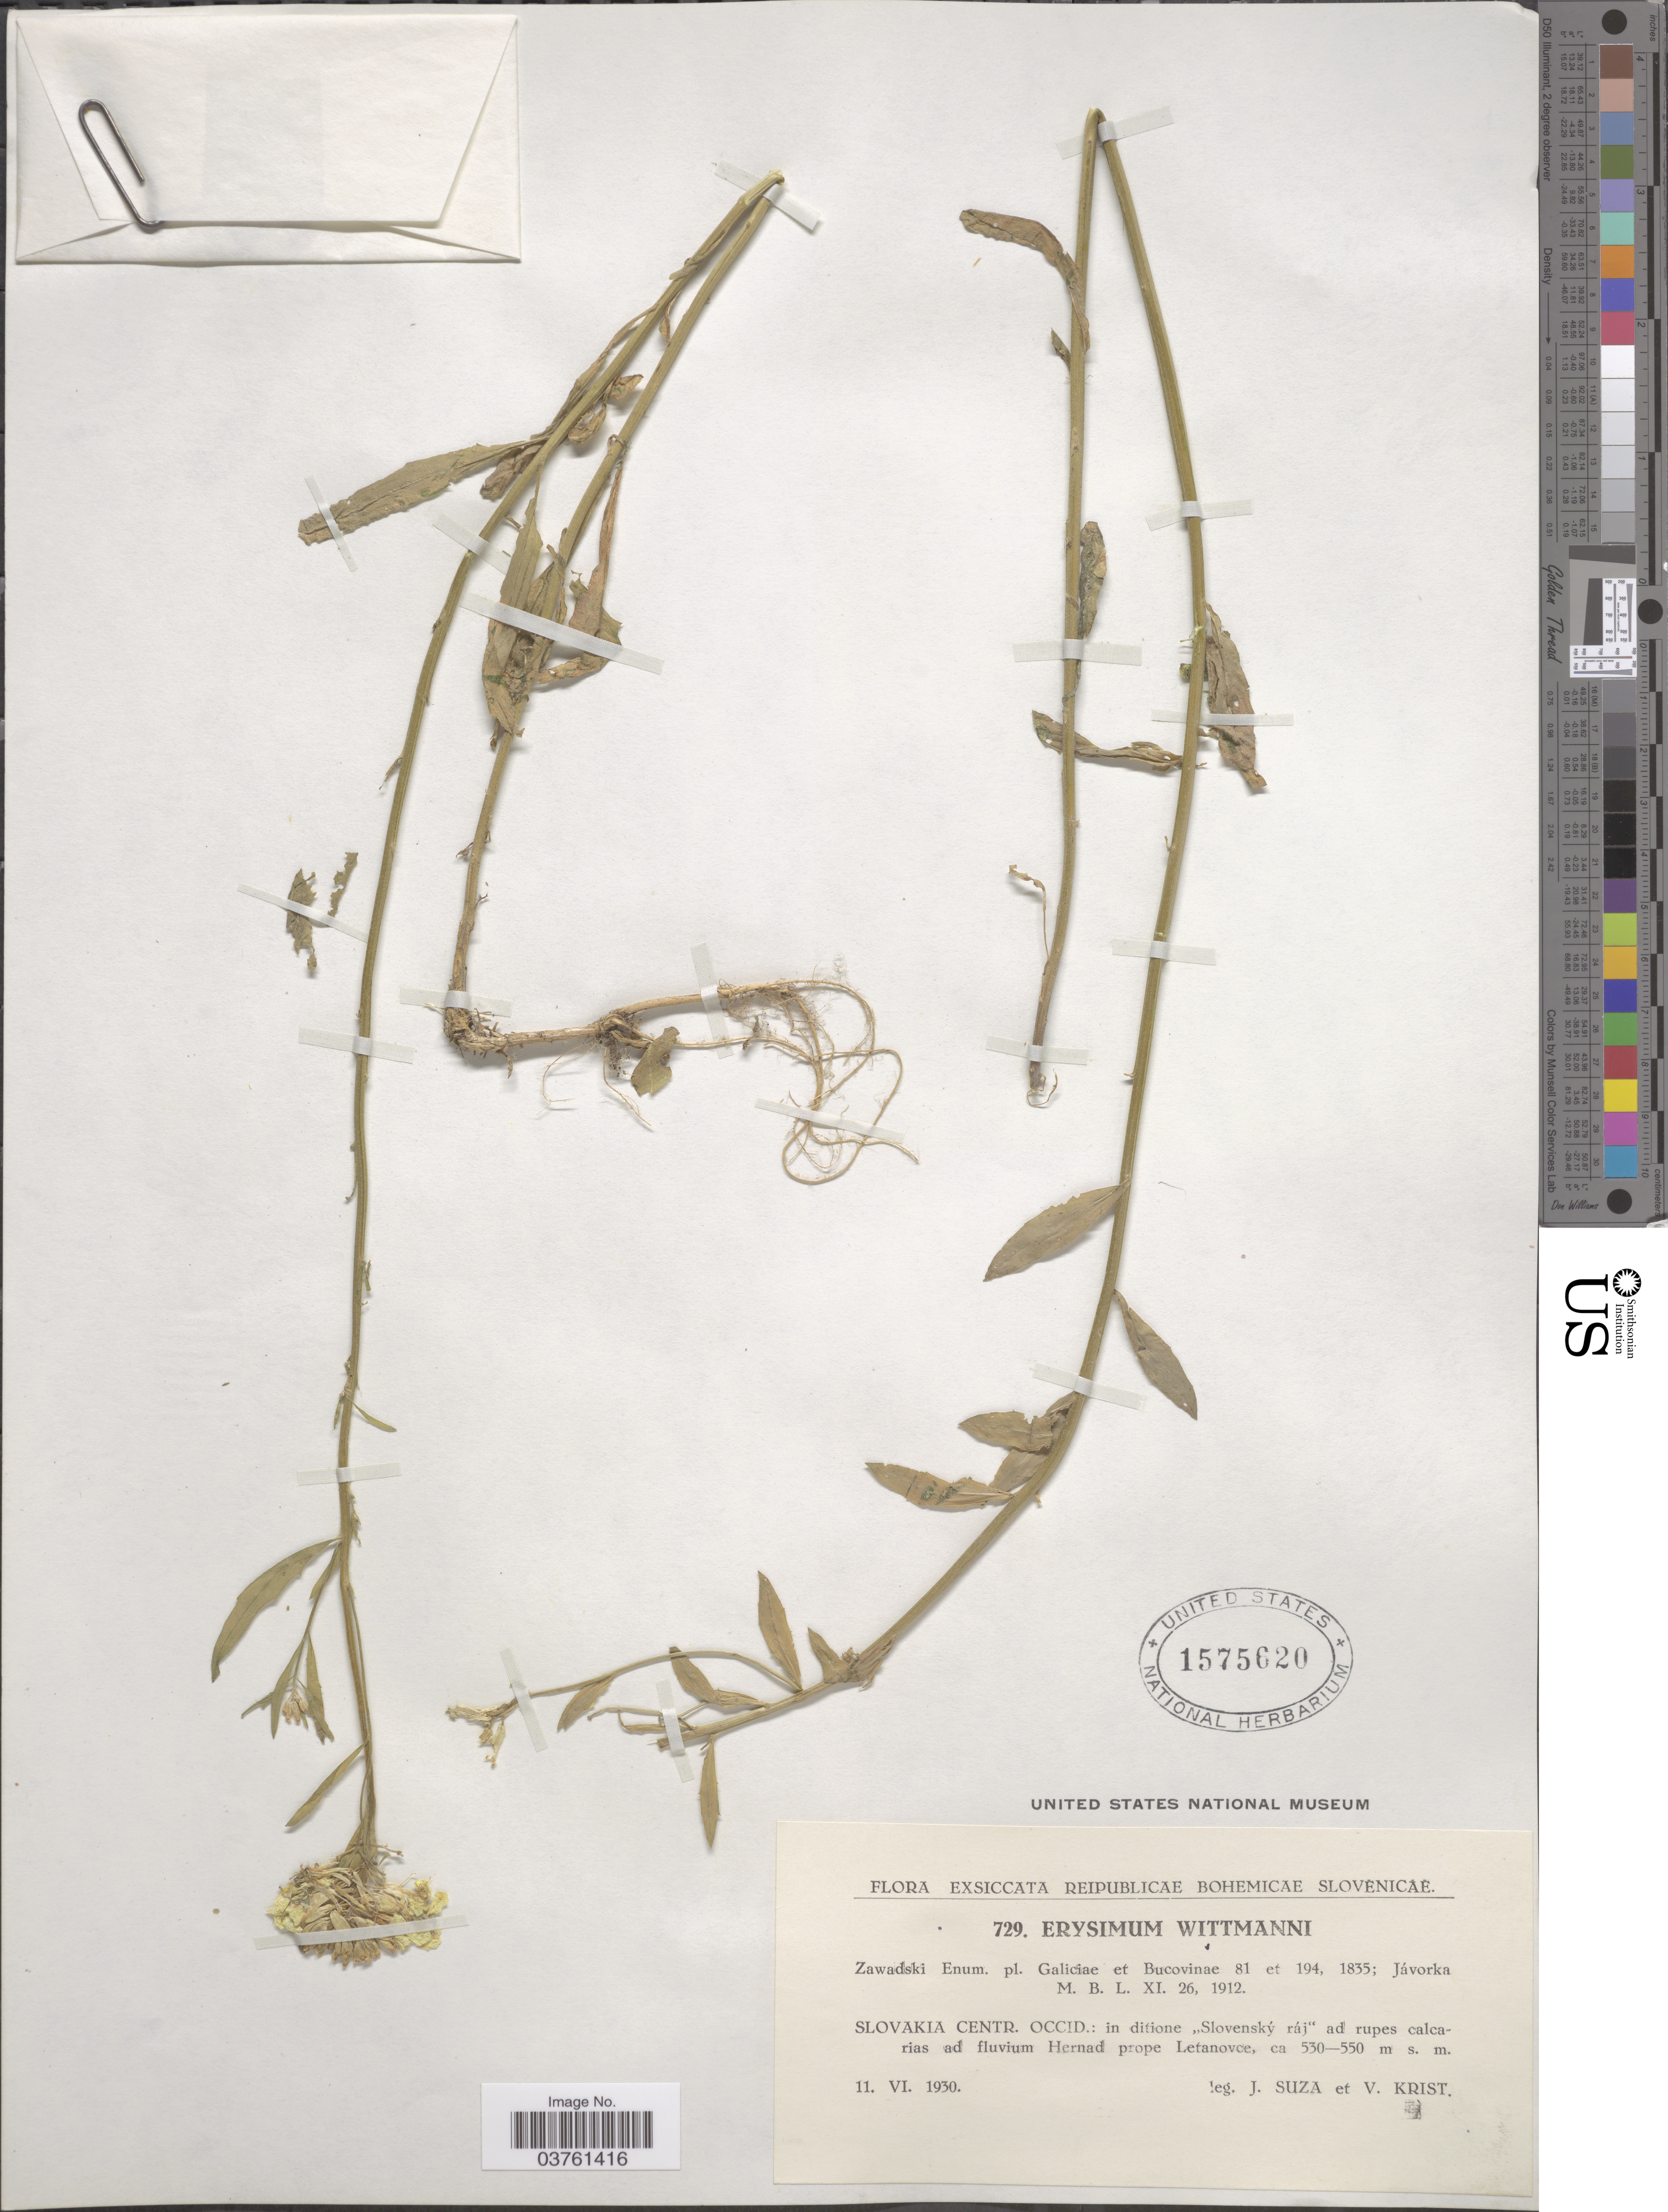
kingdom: Plantae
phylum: Tracheophyta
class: Magnoliopsida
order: Brassicales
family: Brassicaceae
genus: Erysimum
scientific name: Erysimum witmannii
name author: Zaw.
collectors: J. Suza & V. Krist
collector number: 729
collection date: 1930-06-11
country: Slovakia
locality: Slovakia Centr. Occid.: in ditione "Slovenský ráj" ad rupes calcarias ad fluvium Hernad prope Letanovce.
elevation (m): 530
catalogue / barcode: US 1575620